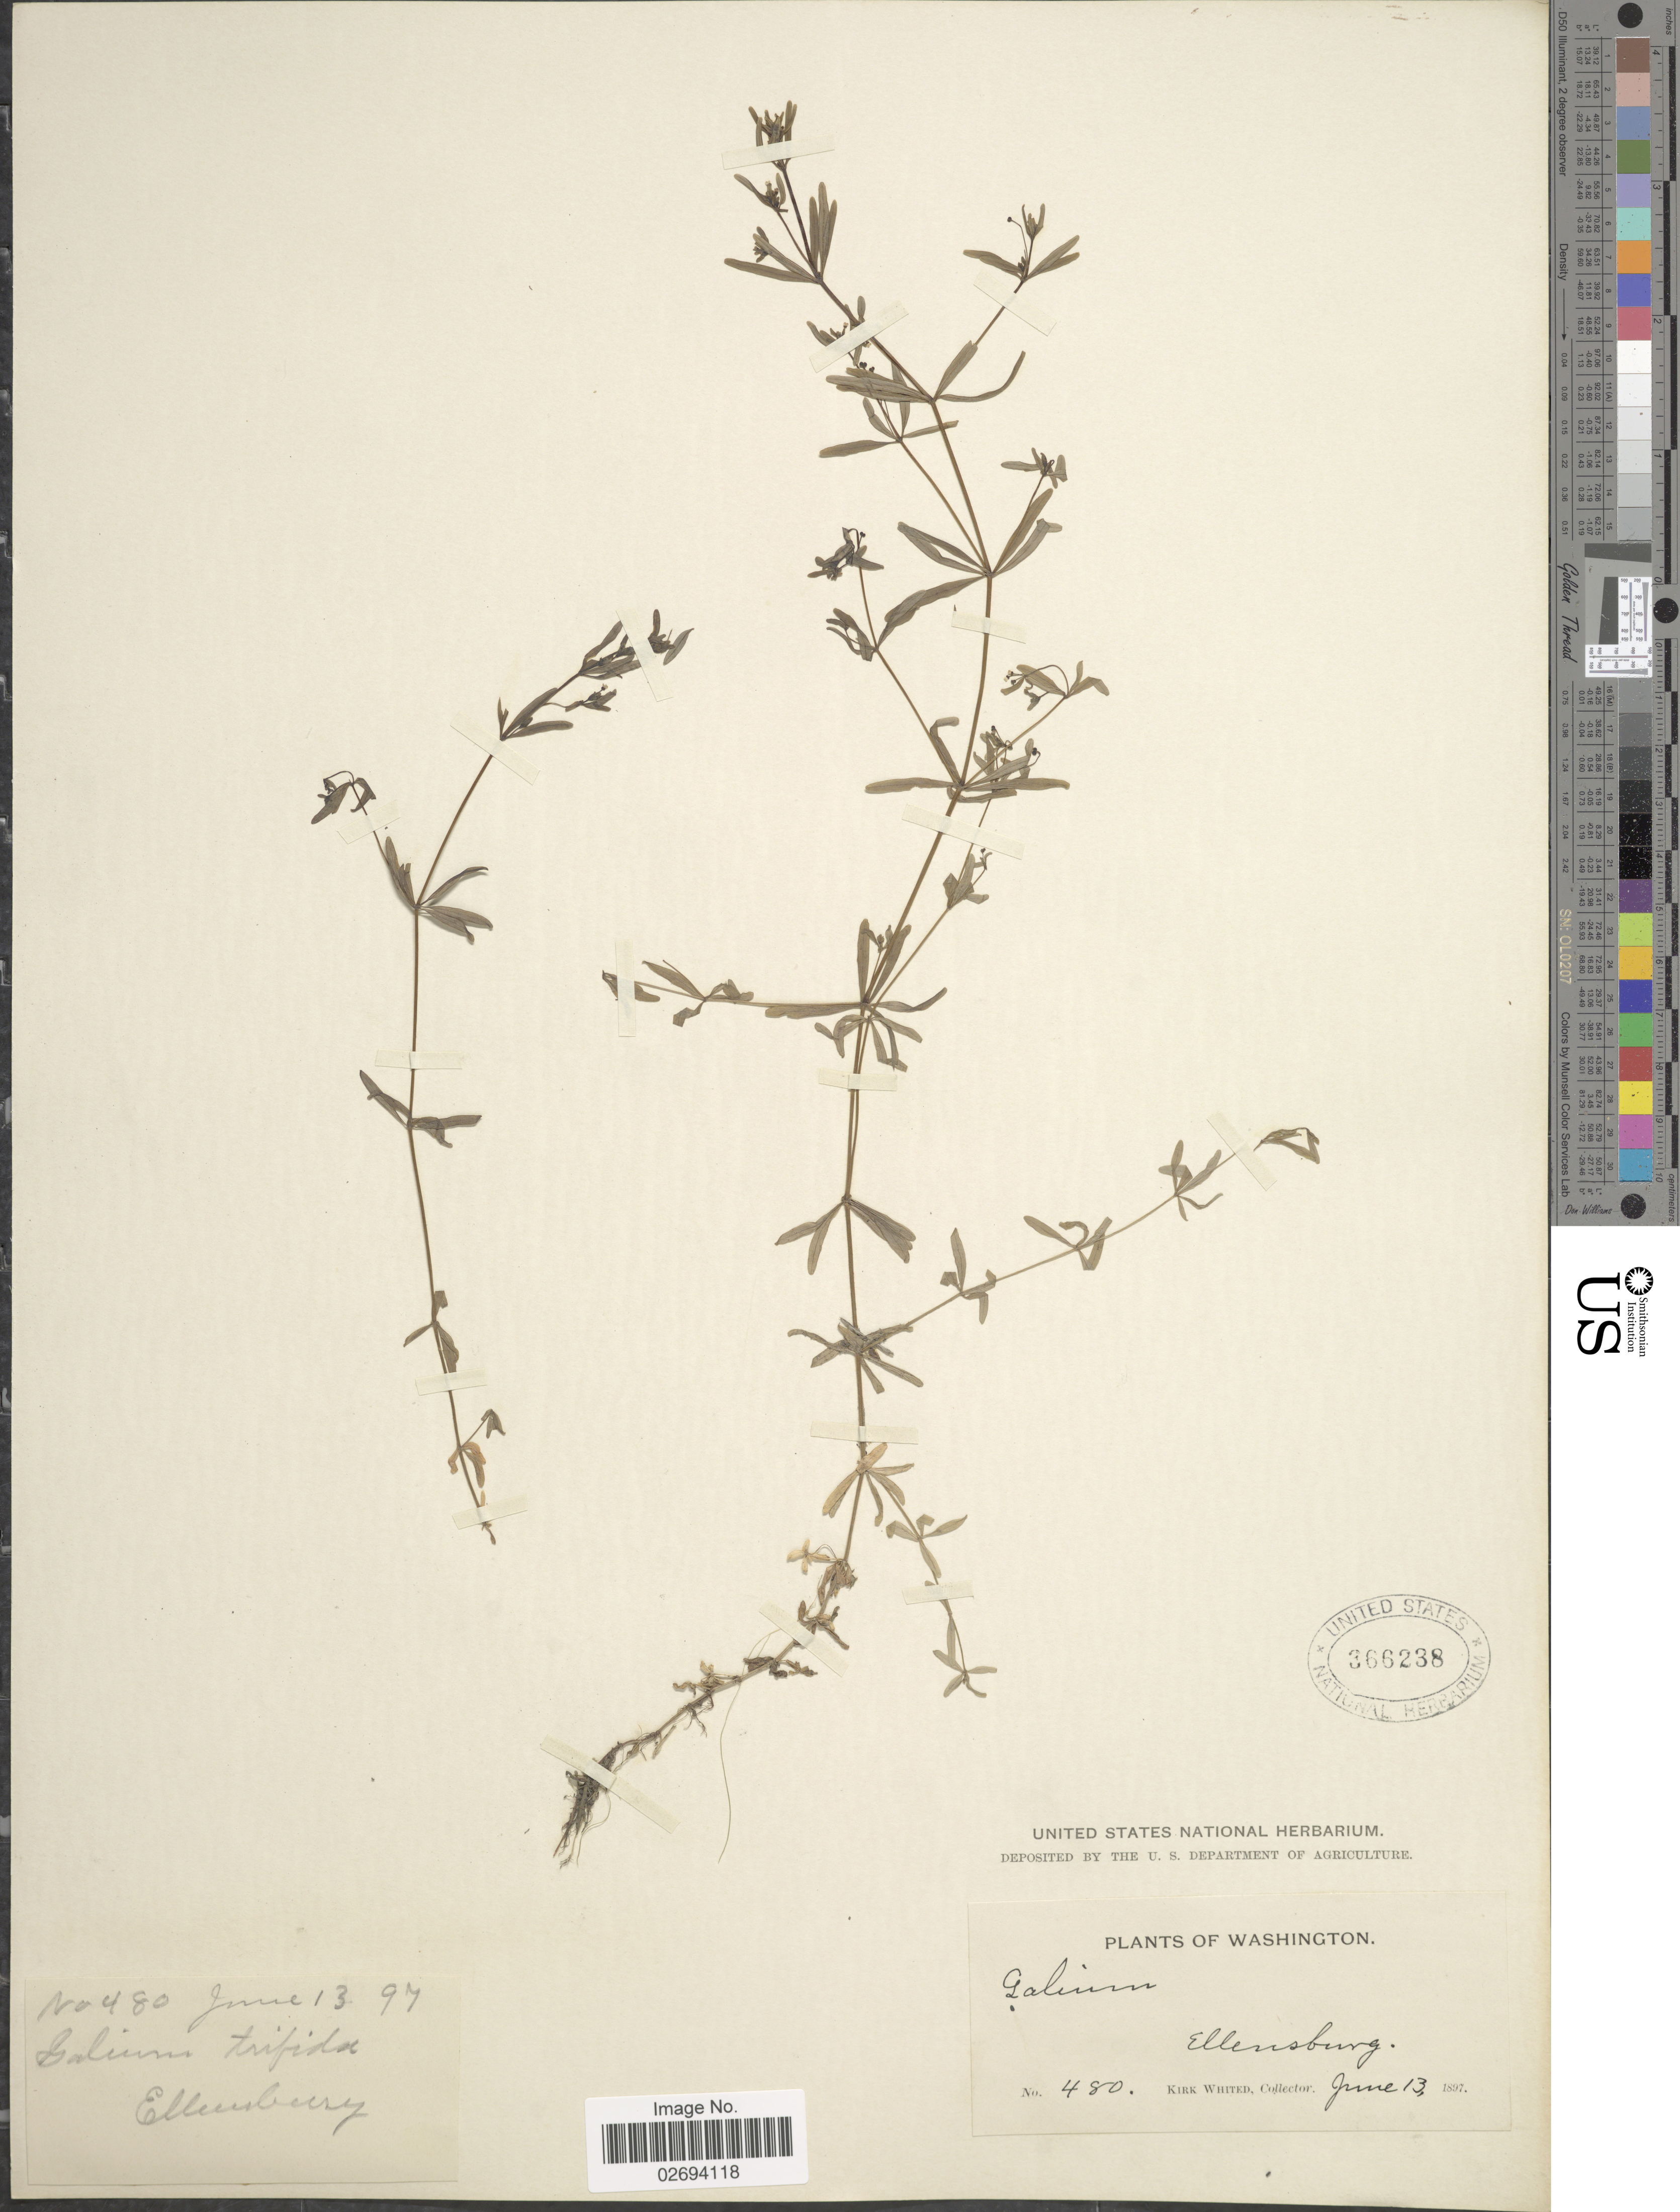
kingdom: Plantae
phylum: Tracheophyta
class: Magnoliopsida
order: Gentianales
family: Rubiaceae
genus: Galium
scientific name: Galium trifidum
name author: L.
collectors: K. Whited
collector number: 480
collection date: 1897-06-13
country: United States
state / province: Washington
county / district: Kittitas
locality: Ellensburg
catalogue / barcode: US 366238